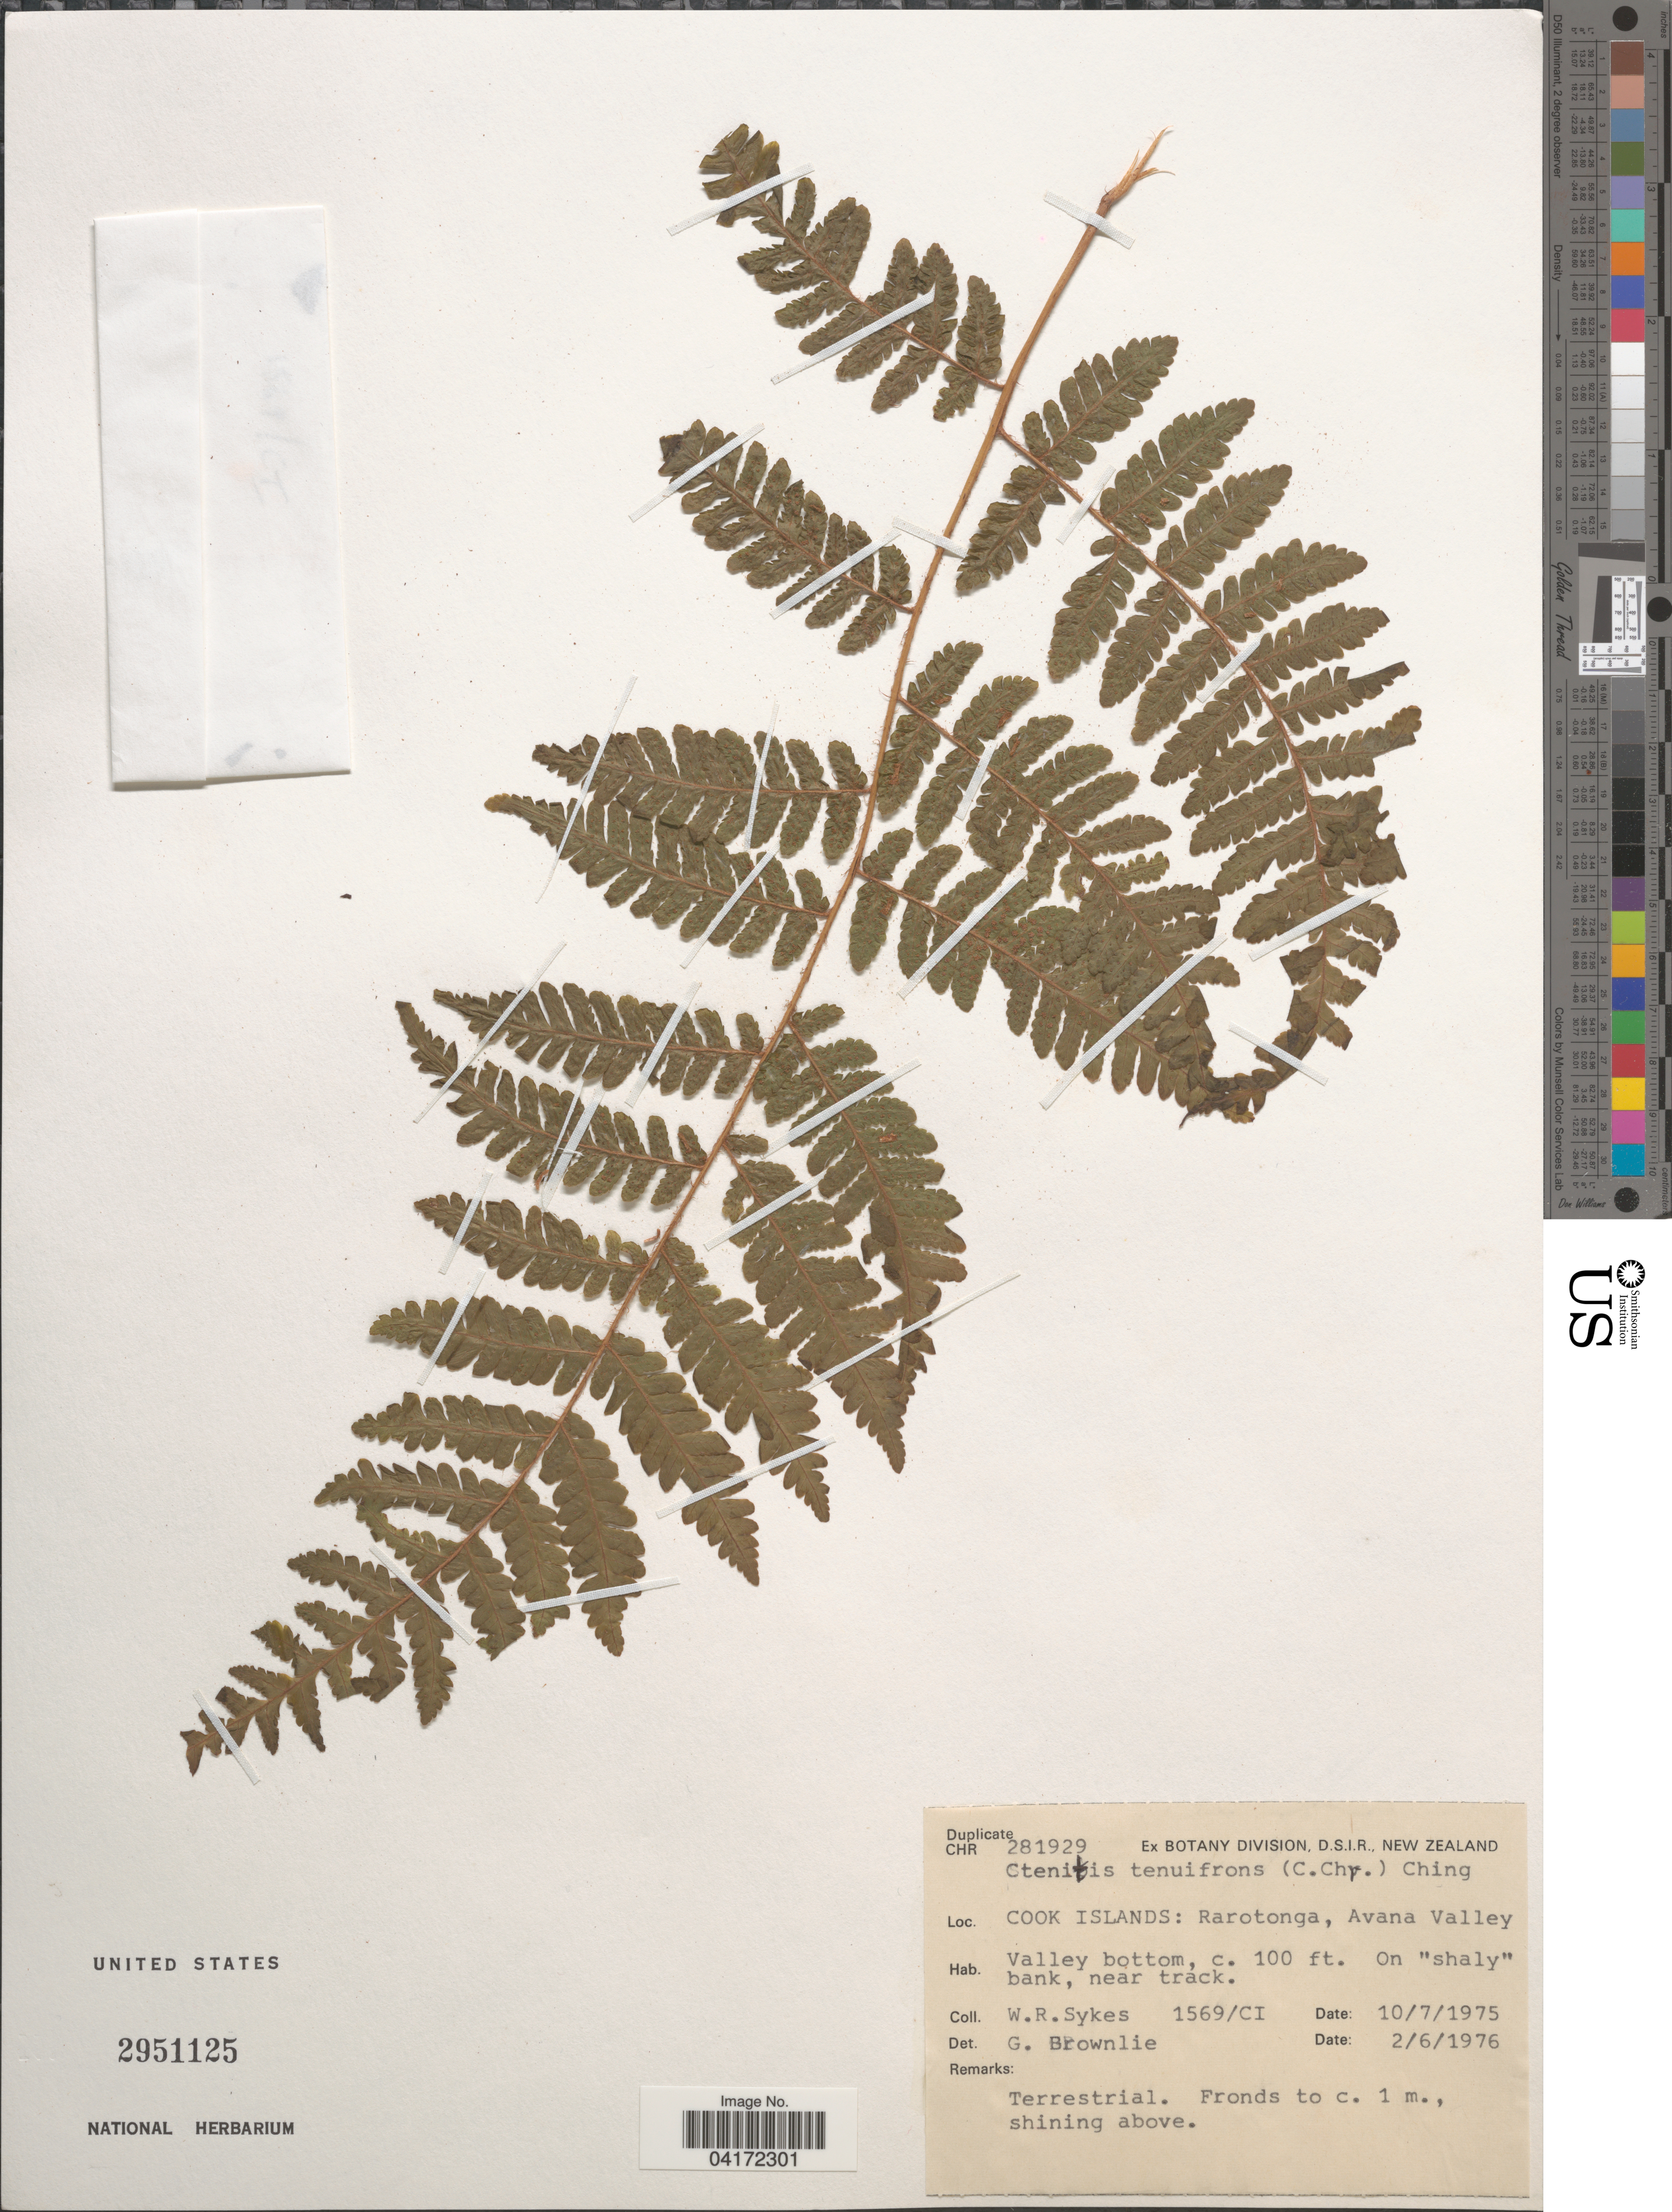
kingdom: Plantae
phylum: Tracheophyta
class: Polypodiopsida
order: Polypodiales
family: Dryopteridaceae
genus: Ctenitis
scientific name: Ctenitis tenuifrons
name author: (C. Chr.) Copel.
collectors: W. R. Sykes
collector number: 1569/CI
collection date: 1975-07-10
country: Cook Islands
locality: Rarotonga, Avana Valley.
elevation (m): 30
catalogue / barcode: US 2951125